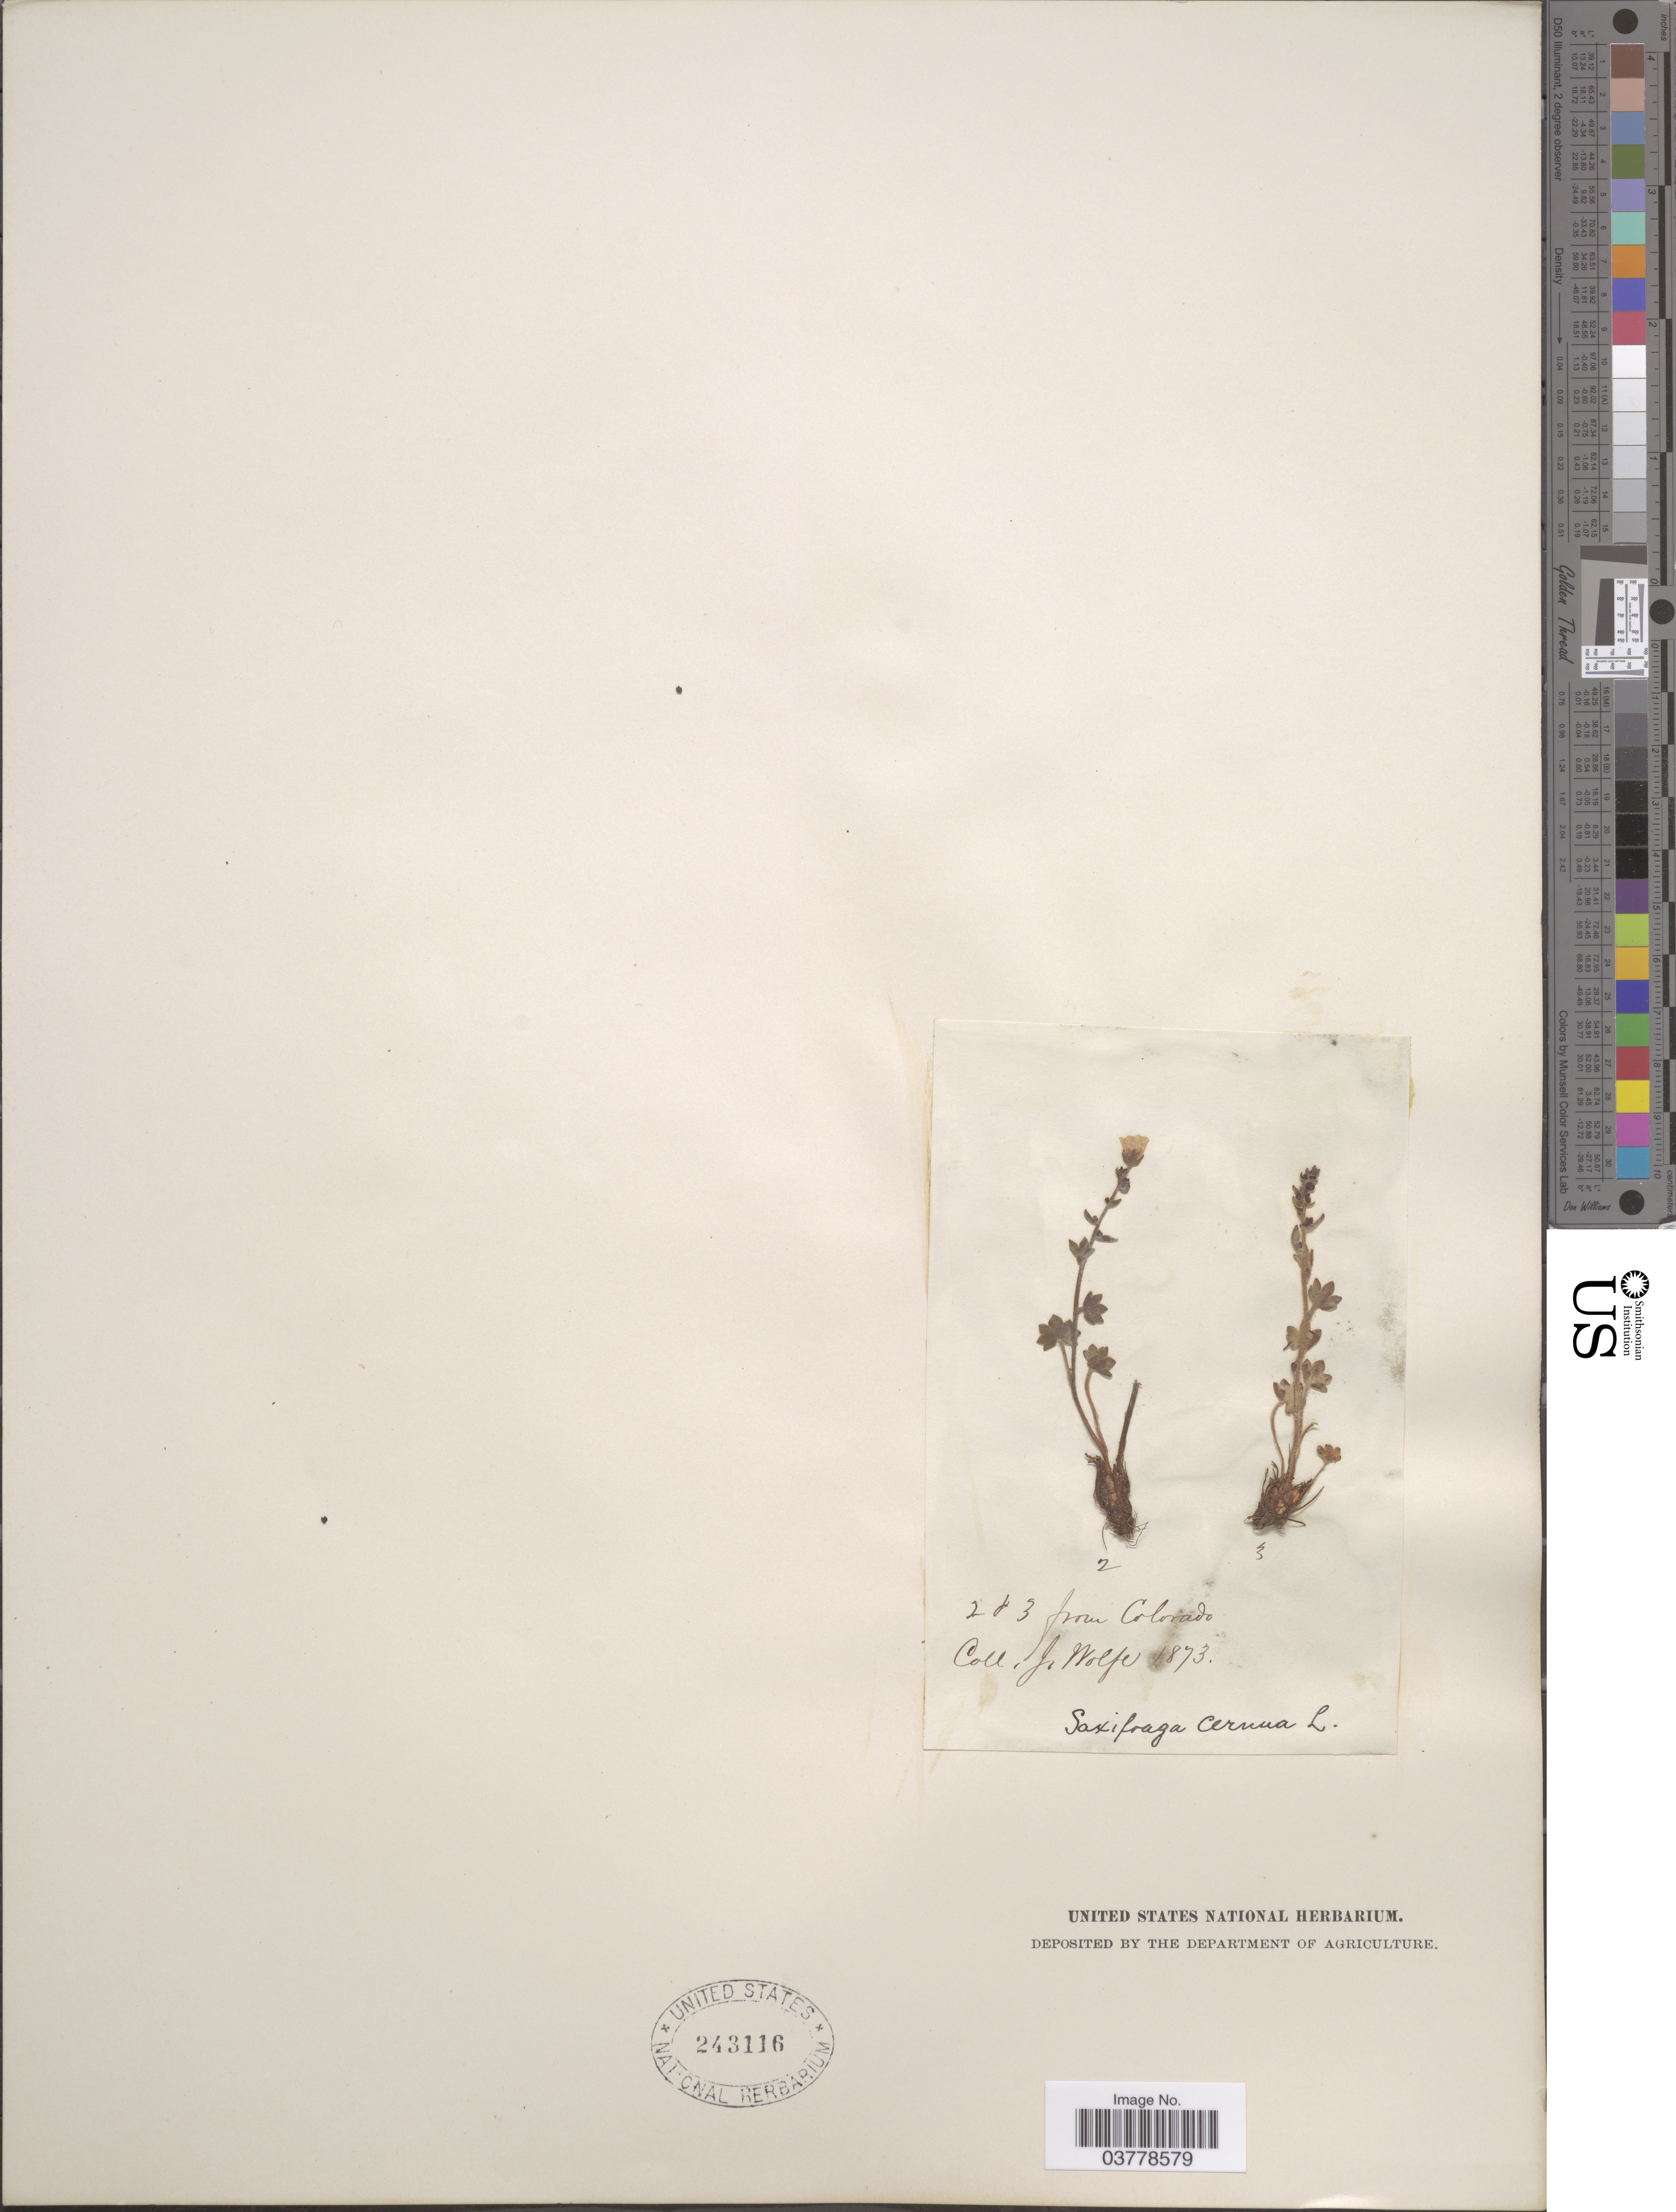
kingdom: Plantae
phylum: Tracheophyta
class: Magnoliopsida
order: Saxifragales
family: Saxifragaceae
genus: Saxifraga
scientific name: Saxifraga cernua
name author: L.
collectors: J. Wolfe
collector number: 283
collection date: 1873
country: United States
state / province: Colorado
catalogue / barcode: US 243116